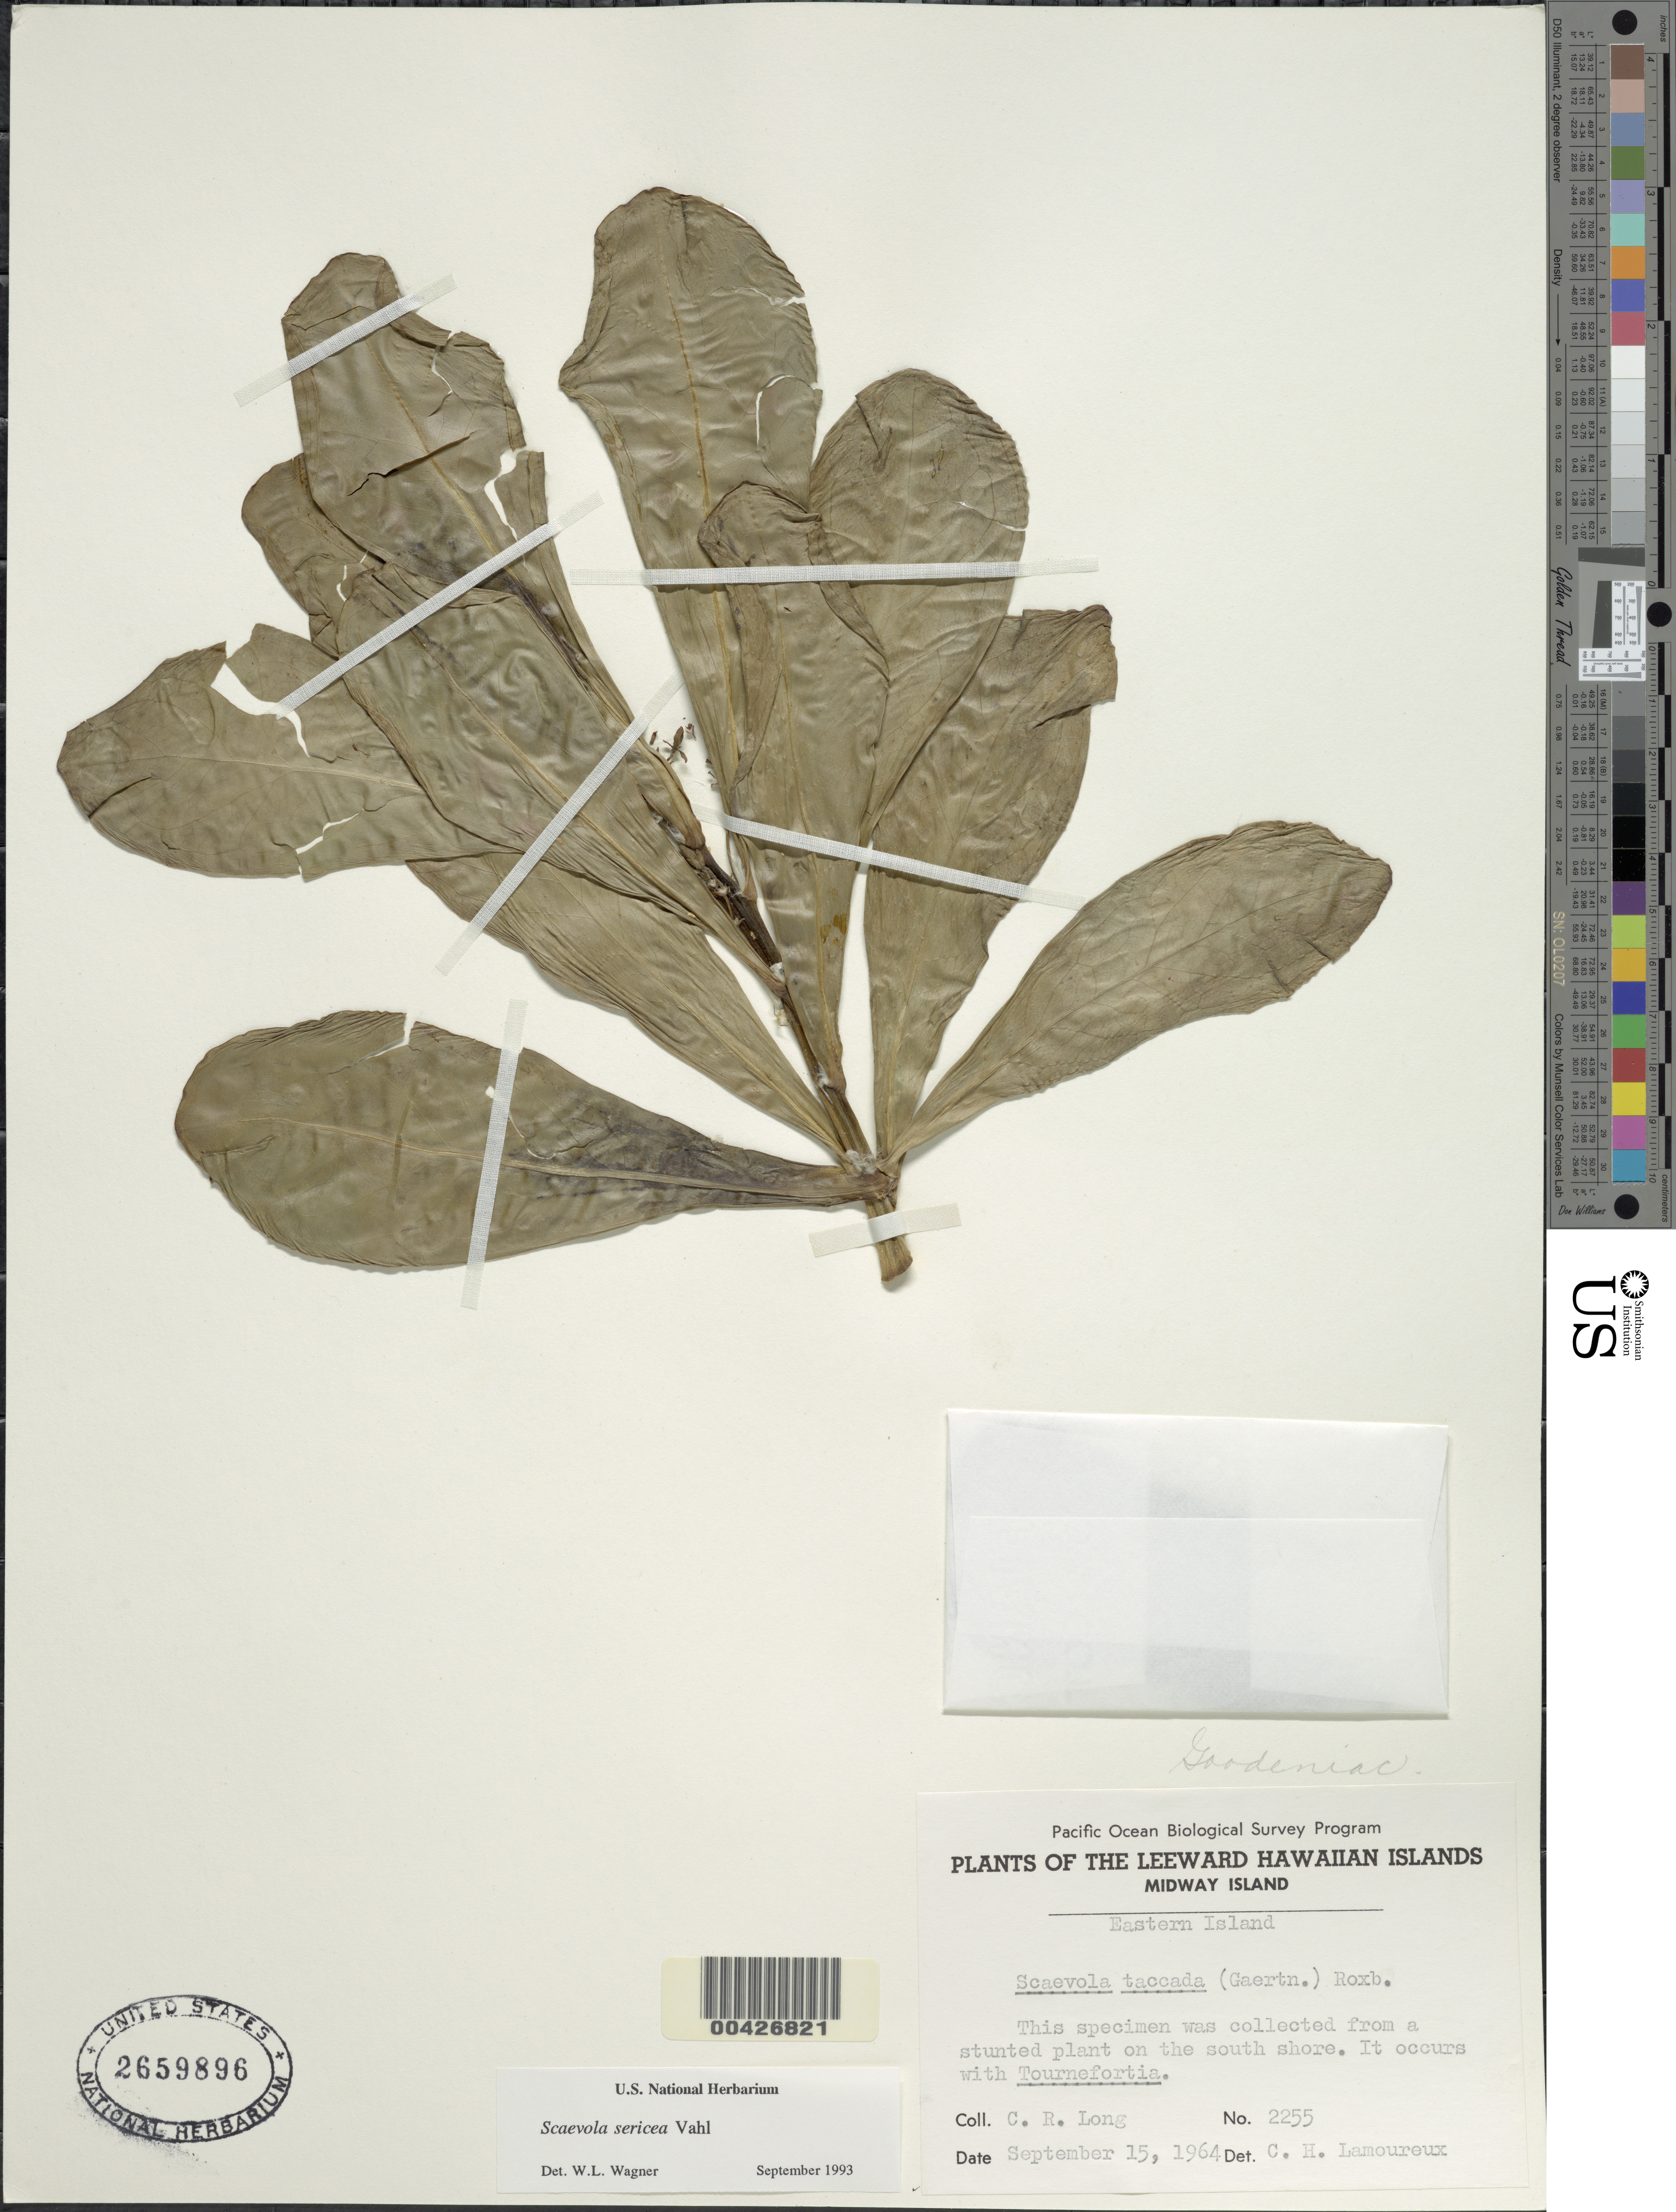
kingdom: Plantae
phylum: Tracheophyta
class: Magnoliopsida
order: Asterales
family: Goodeniaceae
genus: Scaevola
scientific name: Scaevola taccada var. taccada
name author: (Gaertn.) Roxb.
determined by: Wagner, W. L., (BOT), Smithsonian Institution - National Museum of Natural History (UNITED STATES)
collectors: C. Long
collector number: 2255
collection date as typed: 15 Sep 1964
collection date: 1964-09-15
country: U.S. Administered Pacific Islands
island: Midway Atoll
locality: Eastern Islet, S shore, Midway Is.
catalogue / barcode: US 2659896